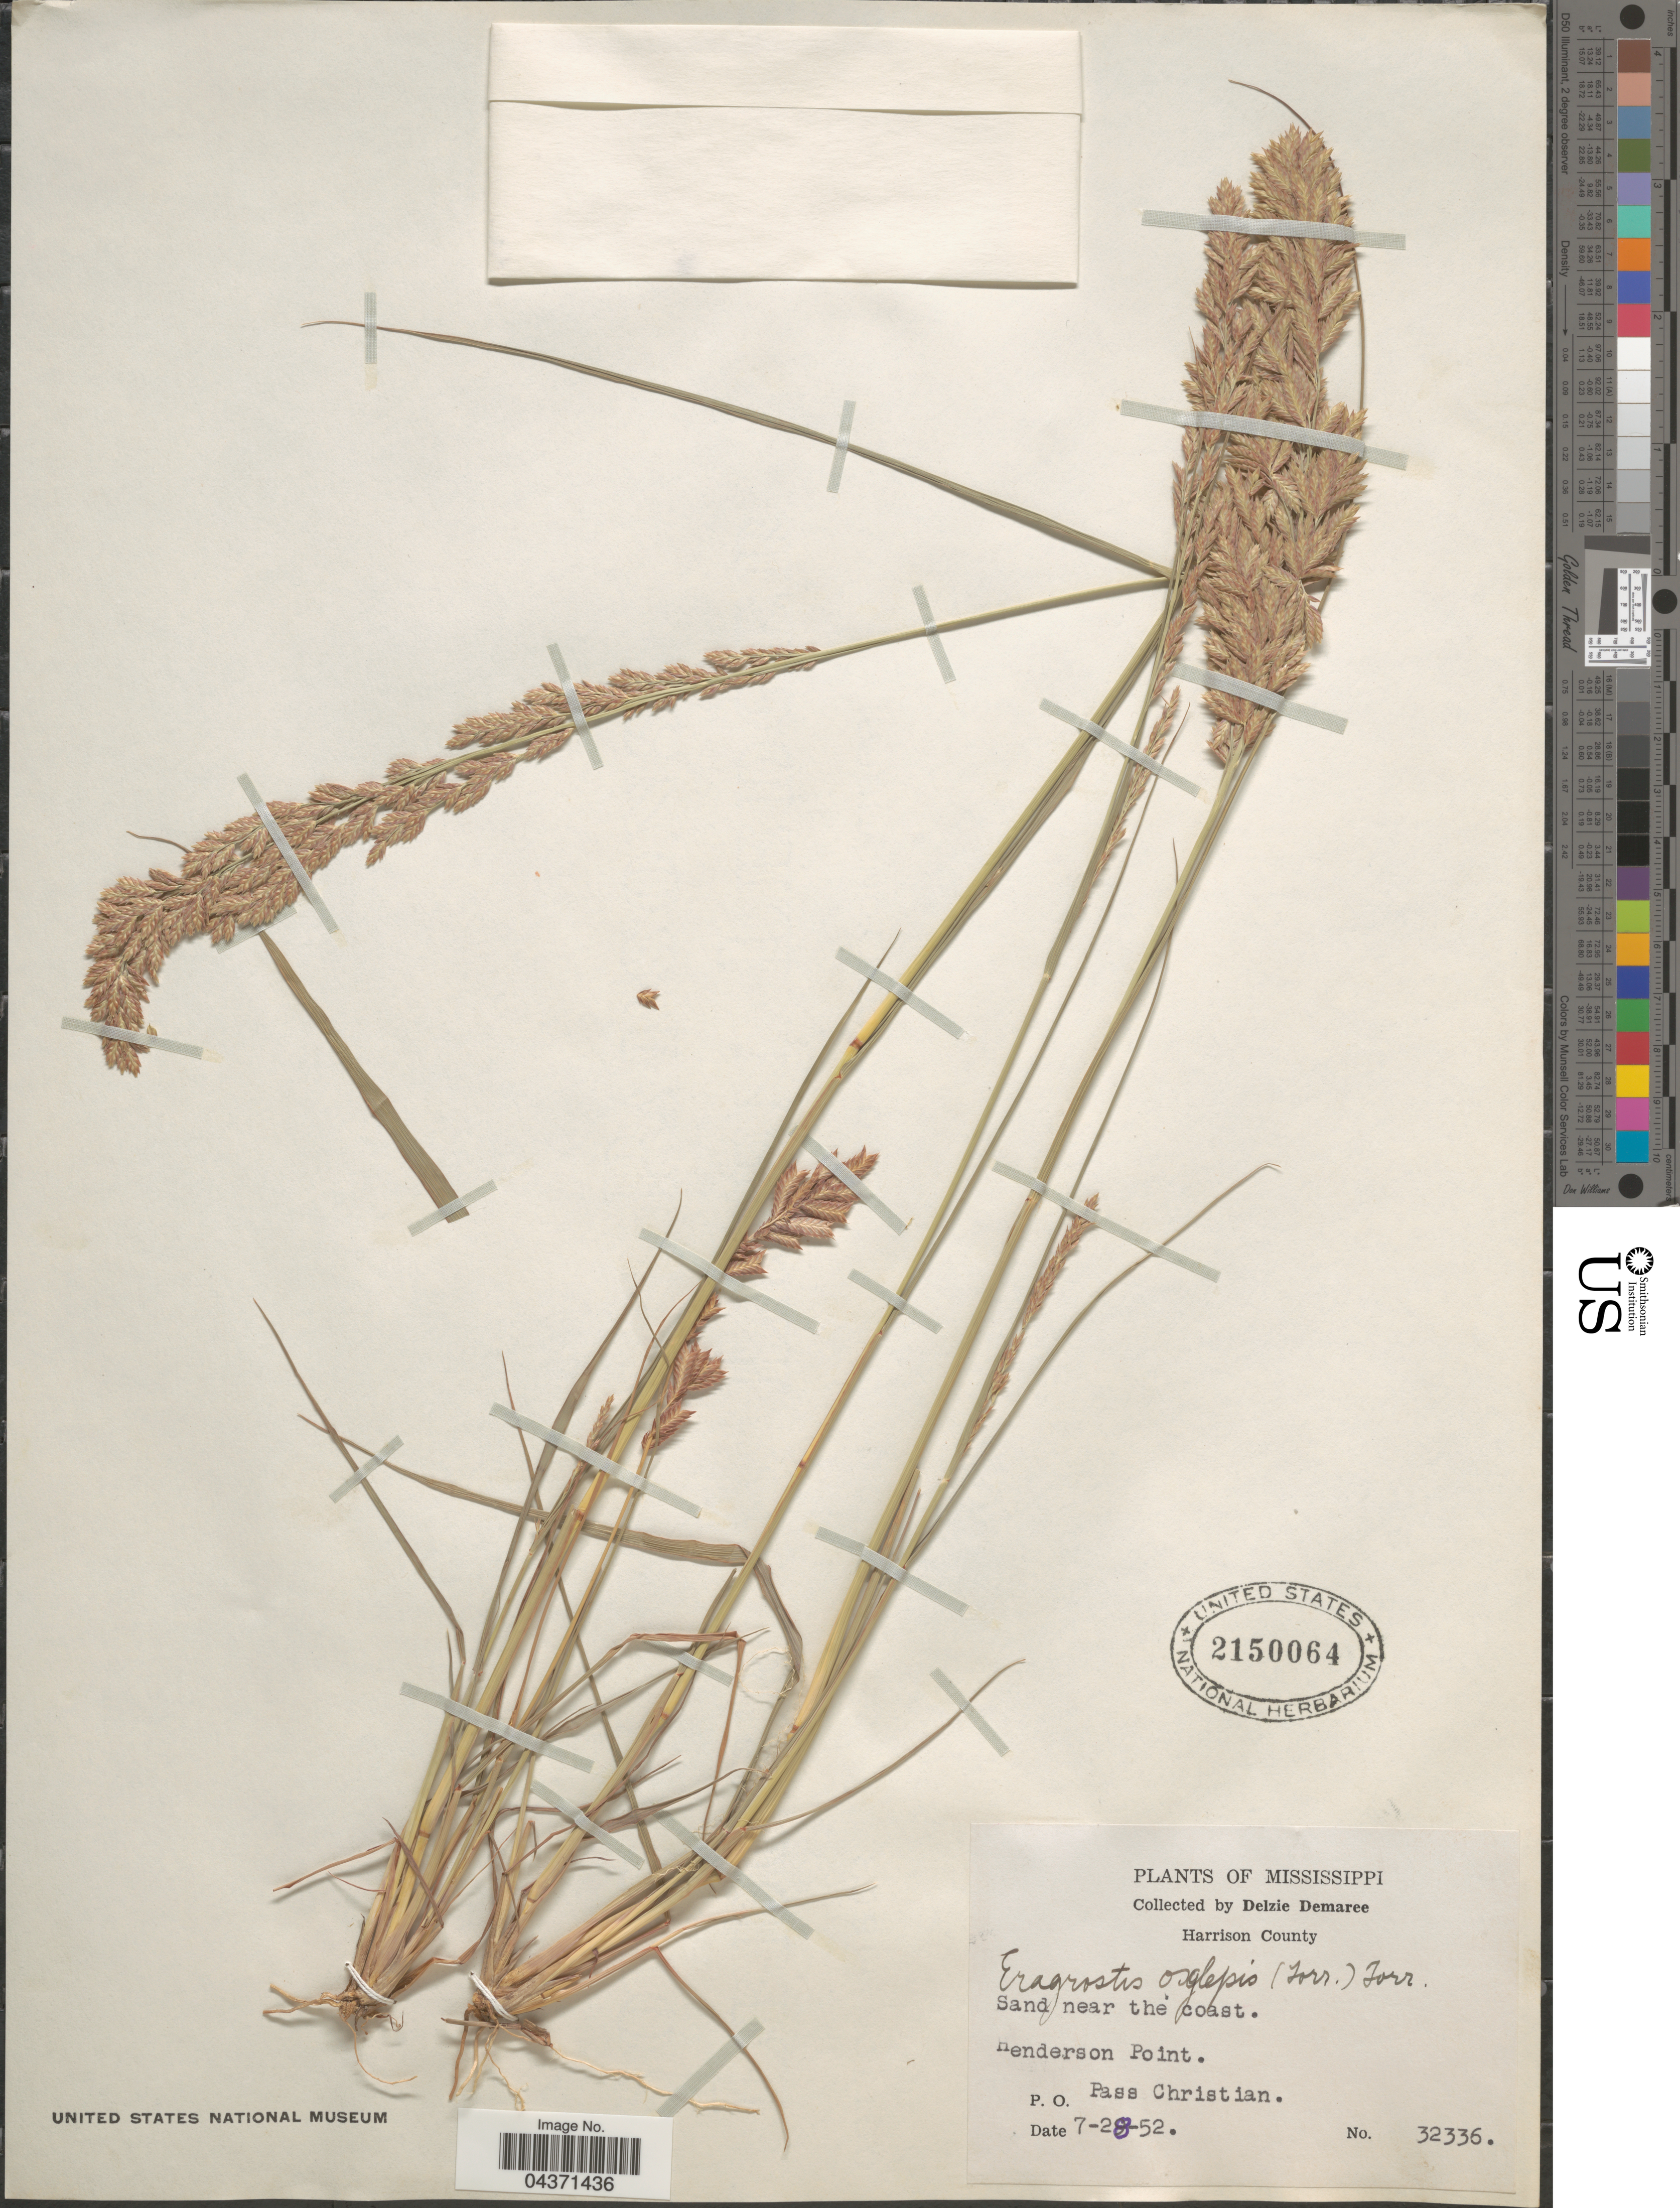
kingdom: Plantae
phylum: Tracheophyta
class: Liliopsida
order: Poales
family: Poaceae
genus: Eragrostis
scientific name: Eragrostis secundiflora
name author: J. Presl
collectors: D. Demaree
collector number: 32336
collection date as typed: Transcribed d/m/y: 28/7/52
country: United States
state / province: Mississippi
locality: Harrison County. Sand near the coast. Henderson Point. P. O. Pass Christian.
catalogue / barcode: US 2150064